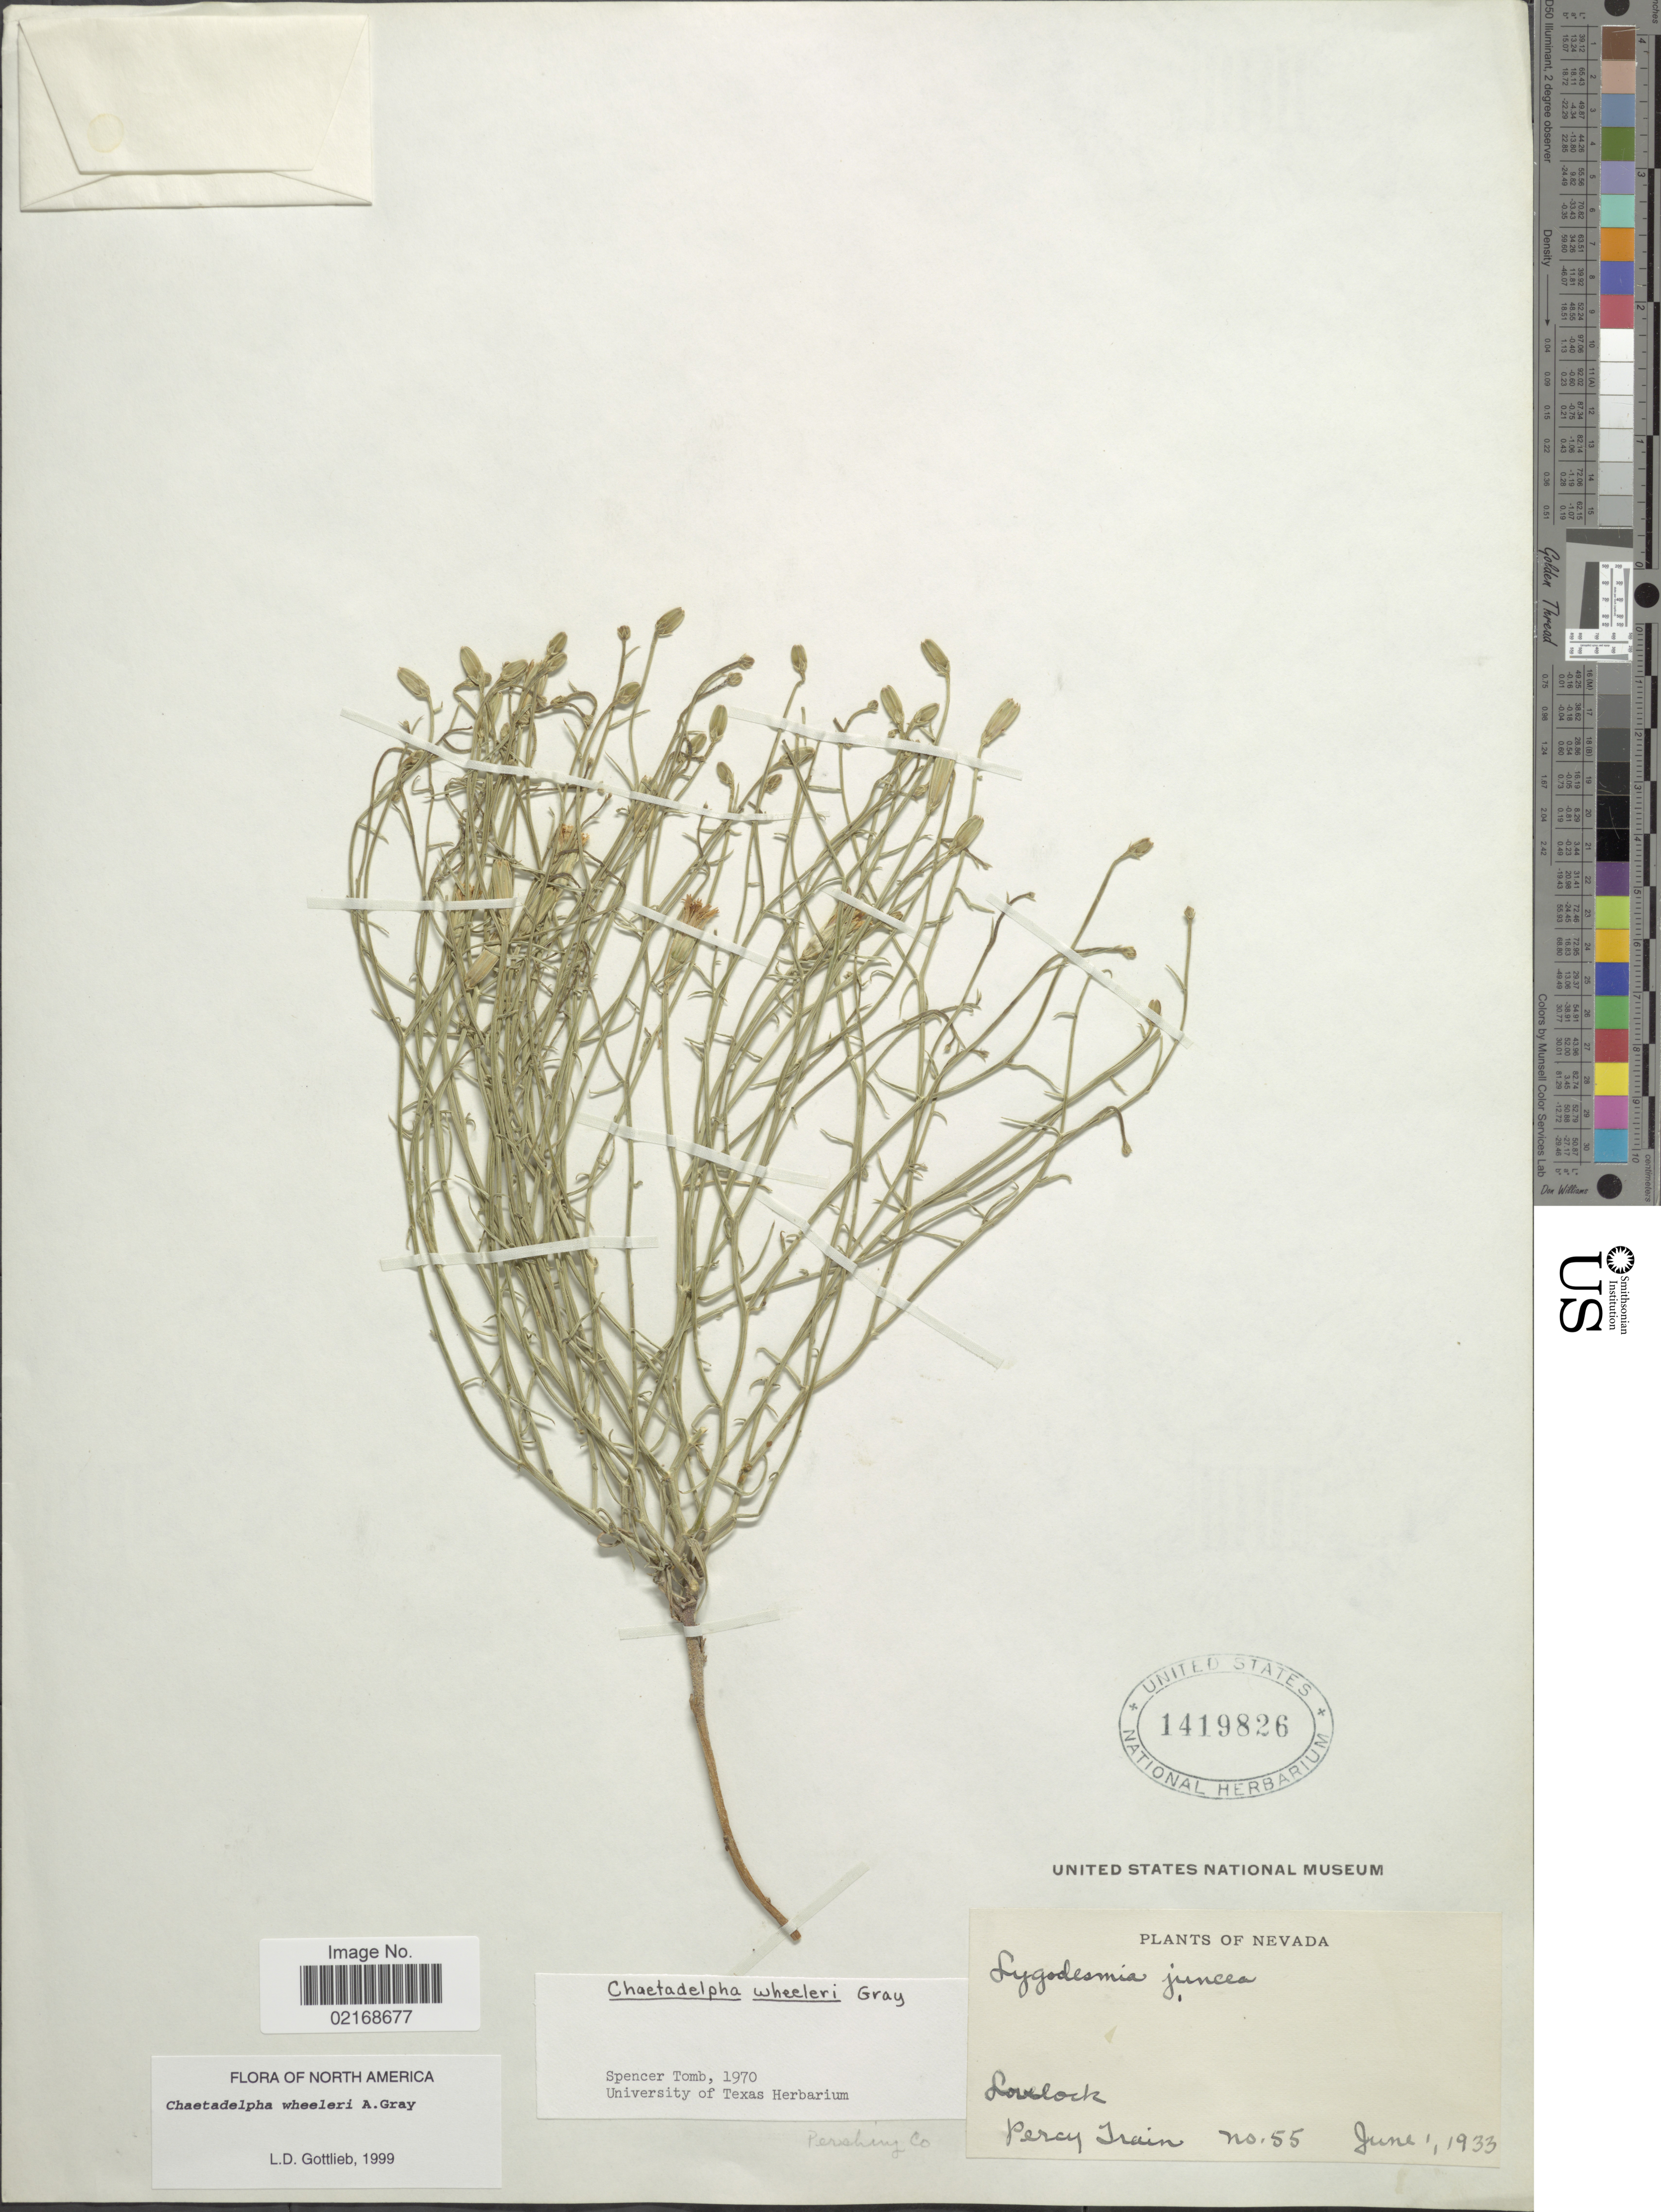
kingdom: Plantae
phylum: Tracheophyta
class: Magnoliopsida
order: Asterales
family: Asteraceae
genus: Chaetadelpha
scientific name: Chaetadelpha wheeleri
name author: A. Gray ex S. Watson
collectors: P. Train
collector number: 55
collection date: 1933-06-01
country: United States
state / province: Nevada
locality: Lovelock, Pershing Co.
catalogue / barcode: US 1419826